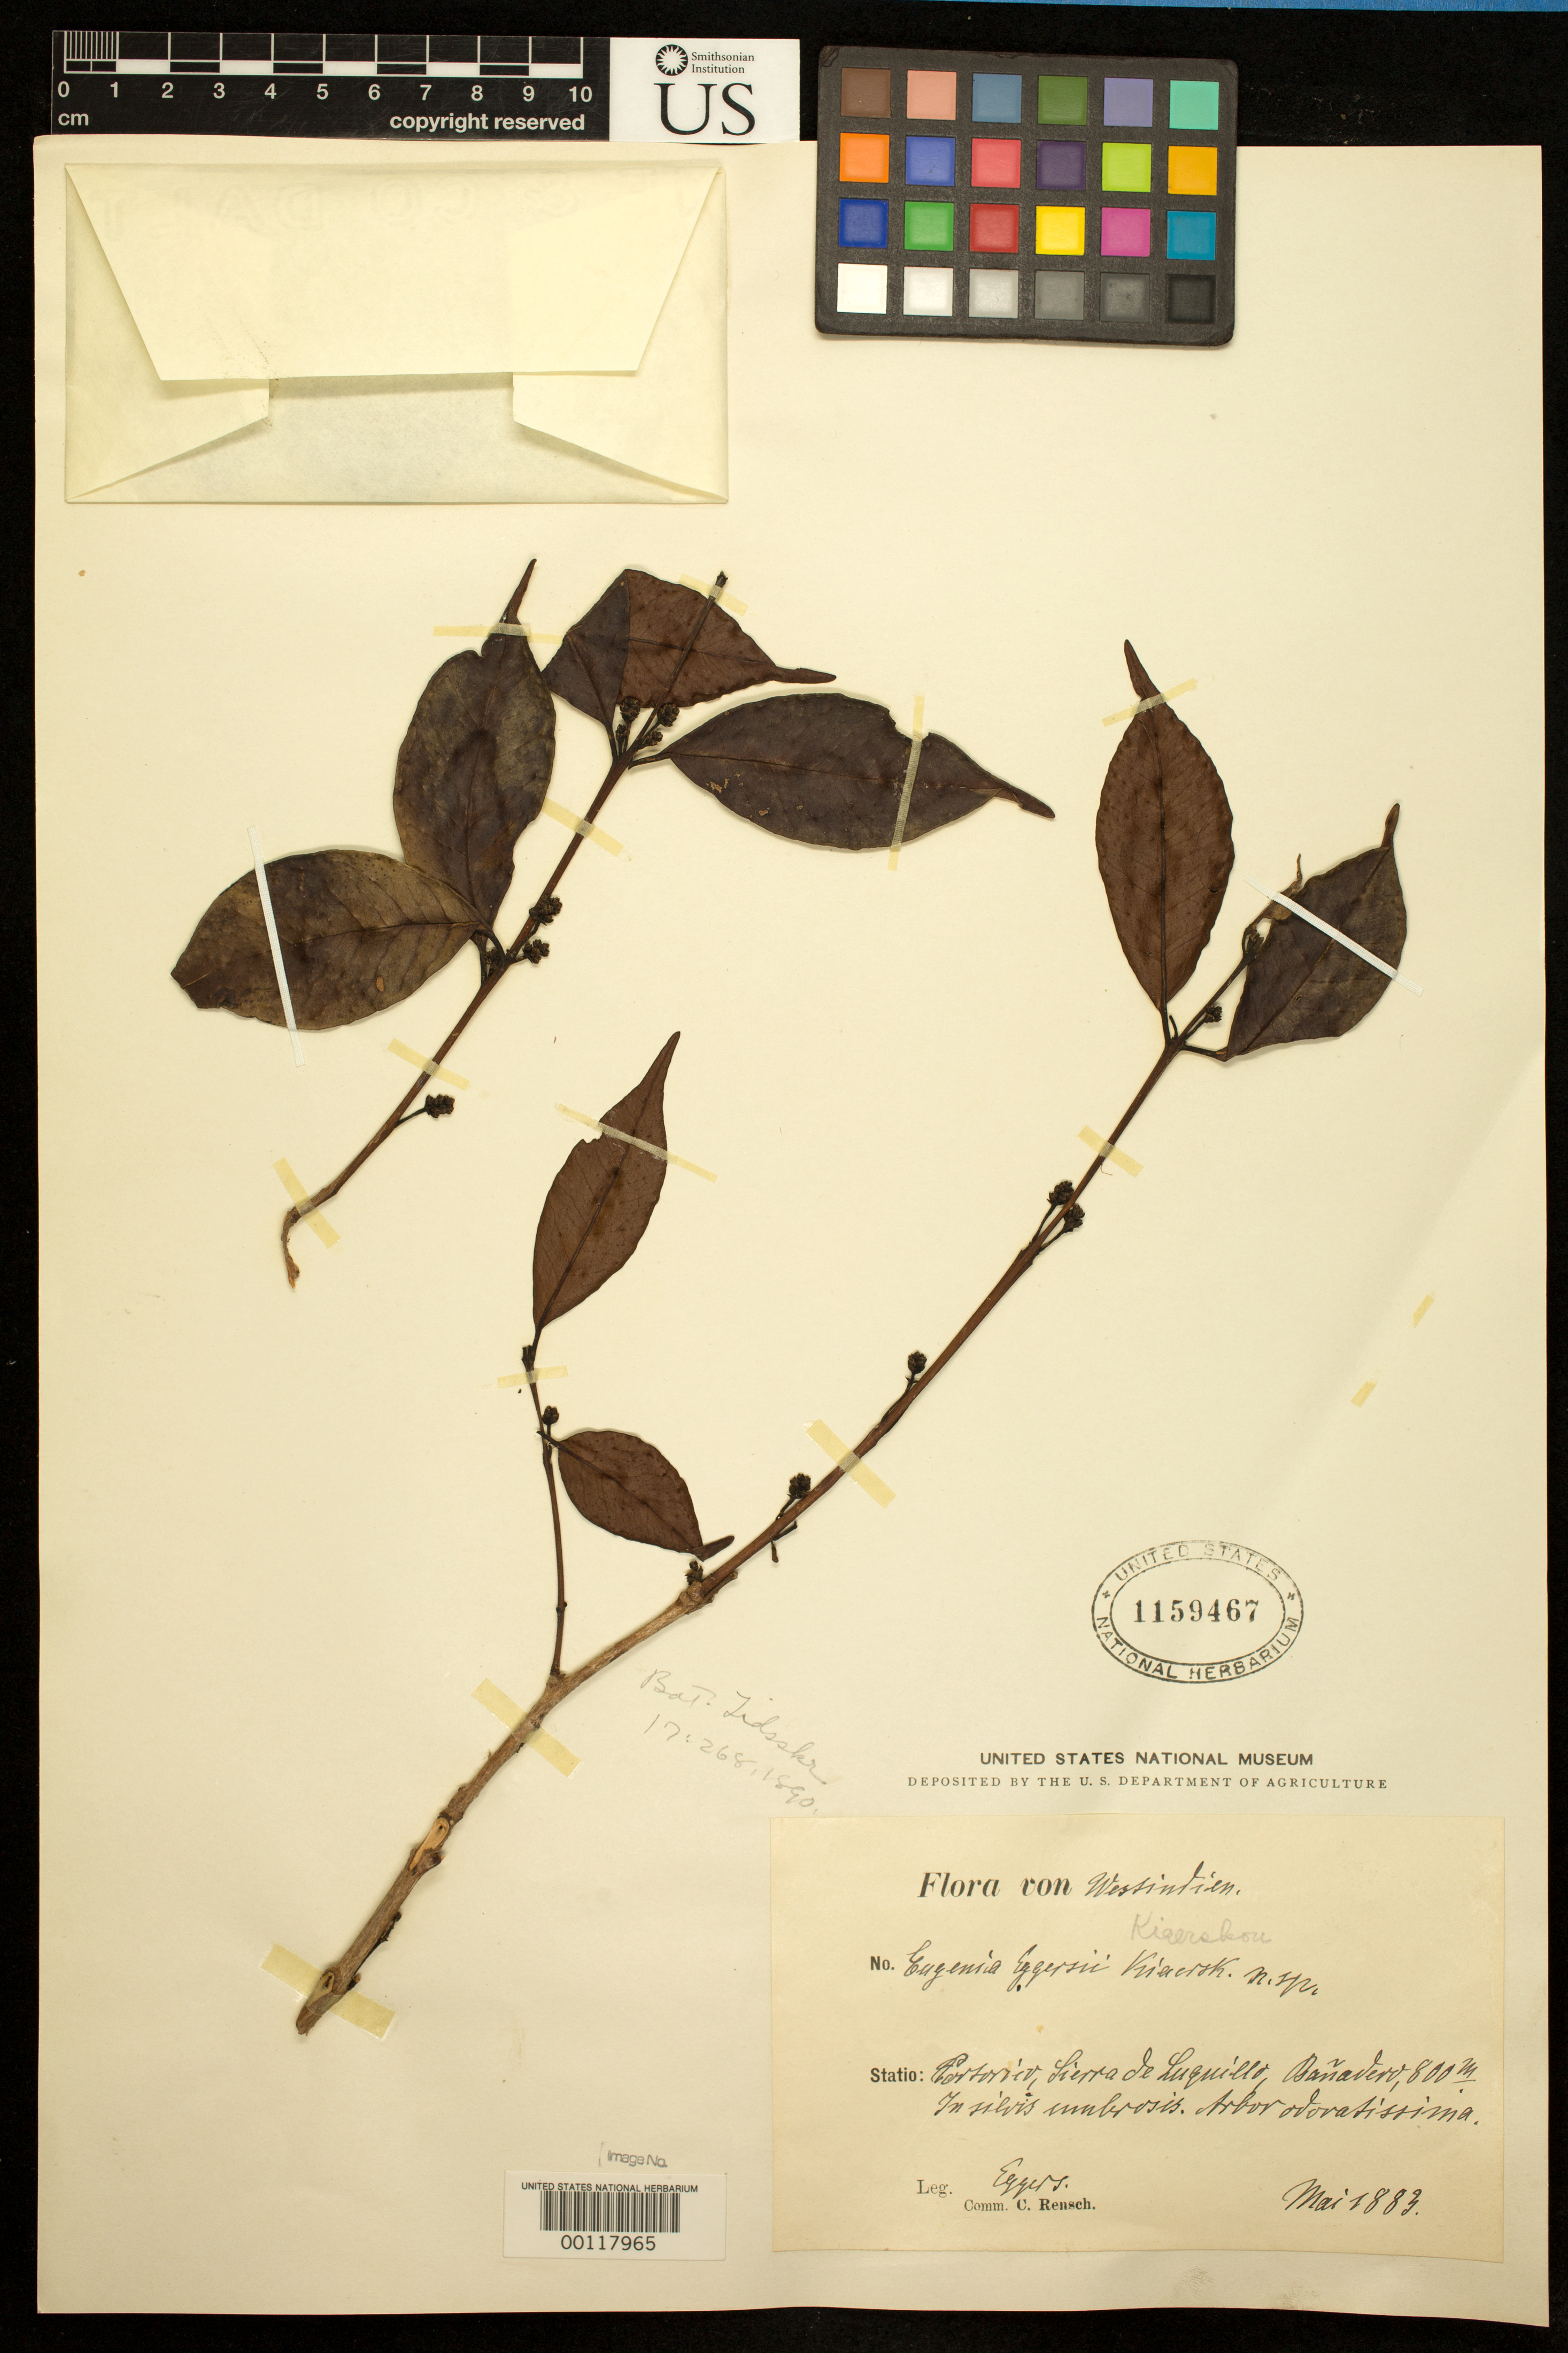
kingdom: Plantae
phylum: Tracheophyta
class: Magnoliopsida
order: Myrtales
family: Myrtaceae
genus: Eugenia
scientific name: Eugenia eggersii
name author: Kiaersk.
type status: Syntype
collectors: H. F. A. von Eggers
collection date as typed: May 1883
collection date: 1883-05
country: Puerto Rico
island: Greater Antilles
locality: Sierra de Luquillo.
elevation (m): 800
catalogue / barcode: US 1159467